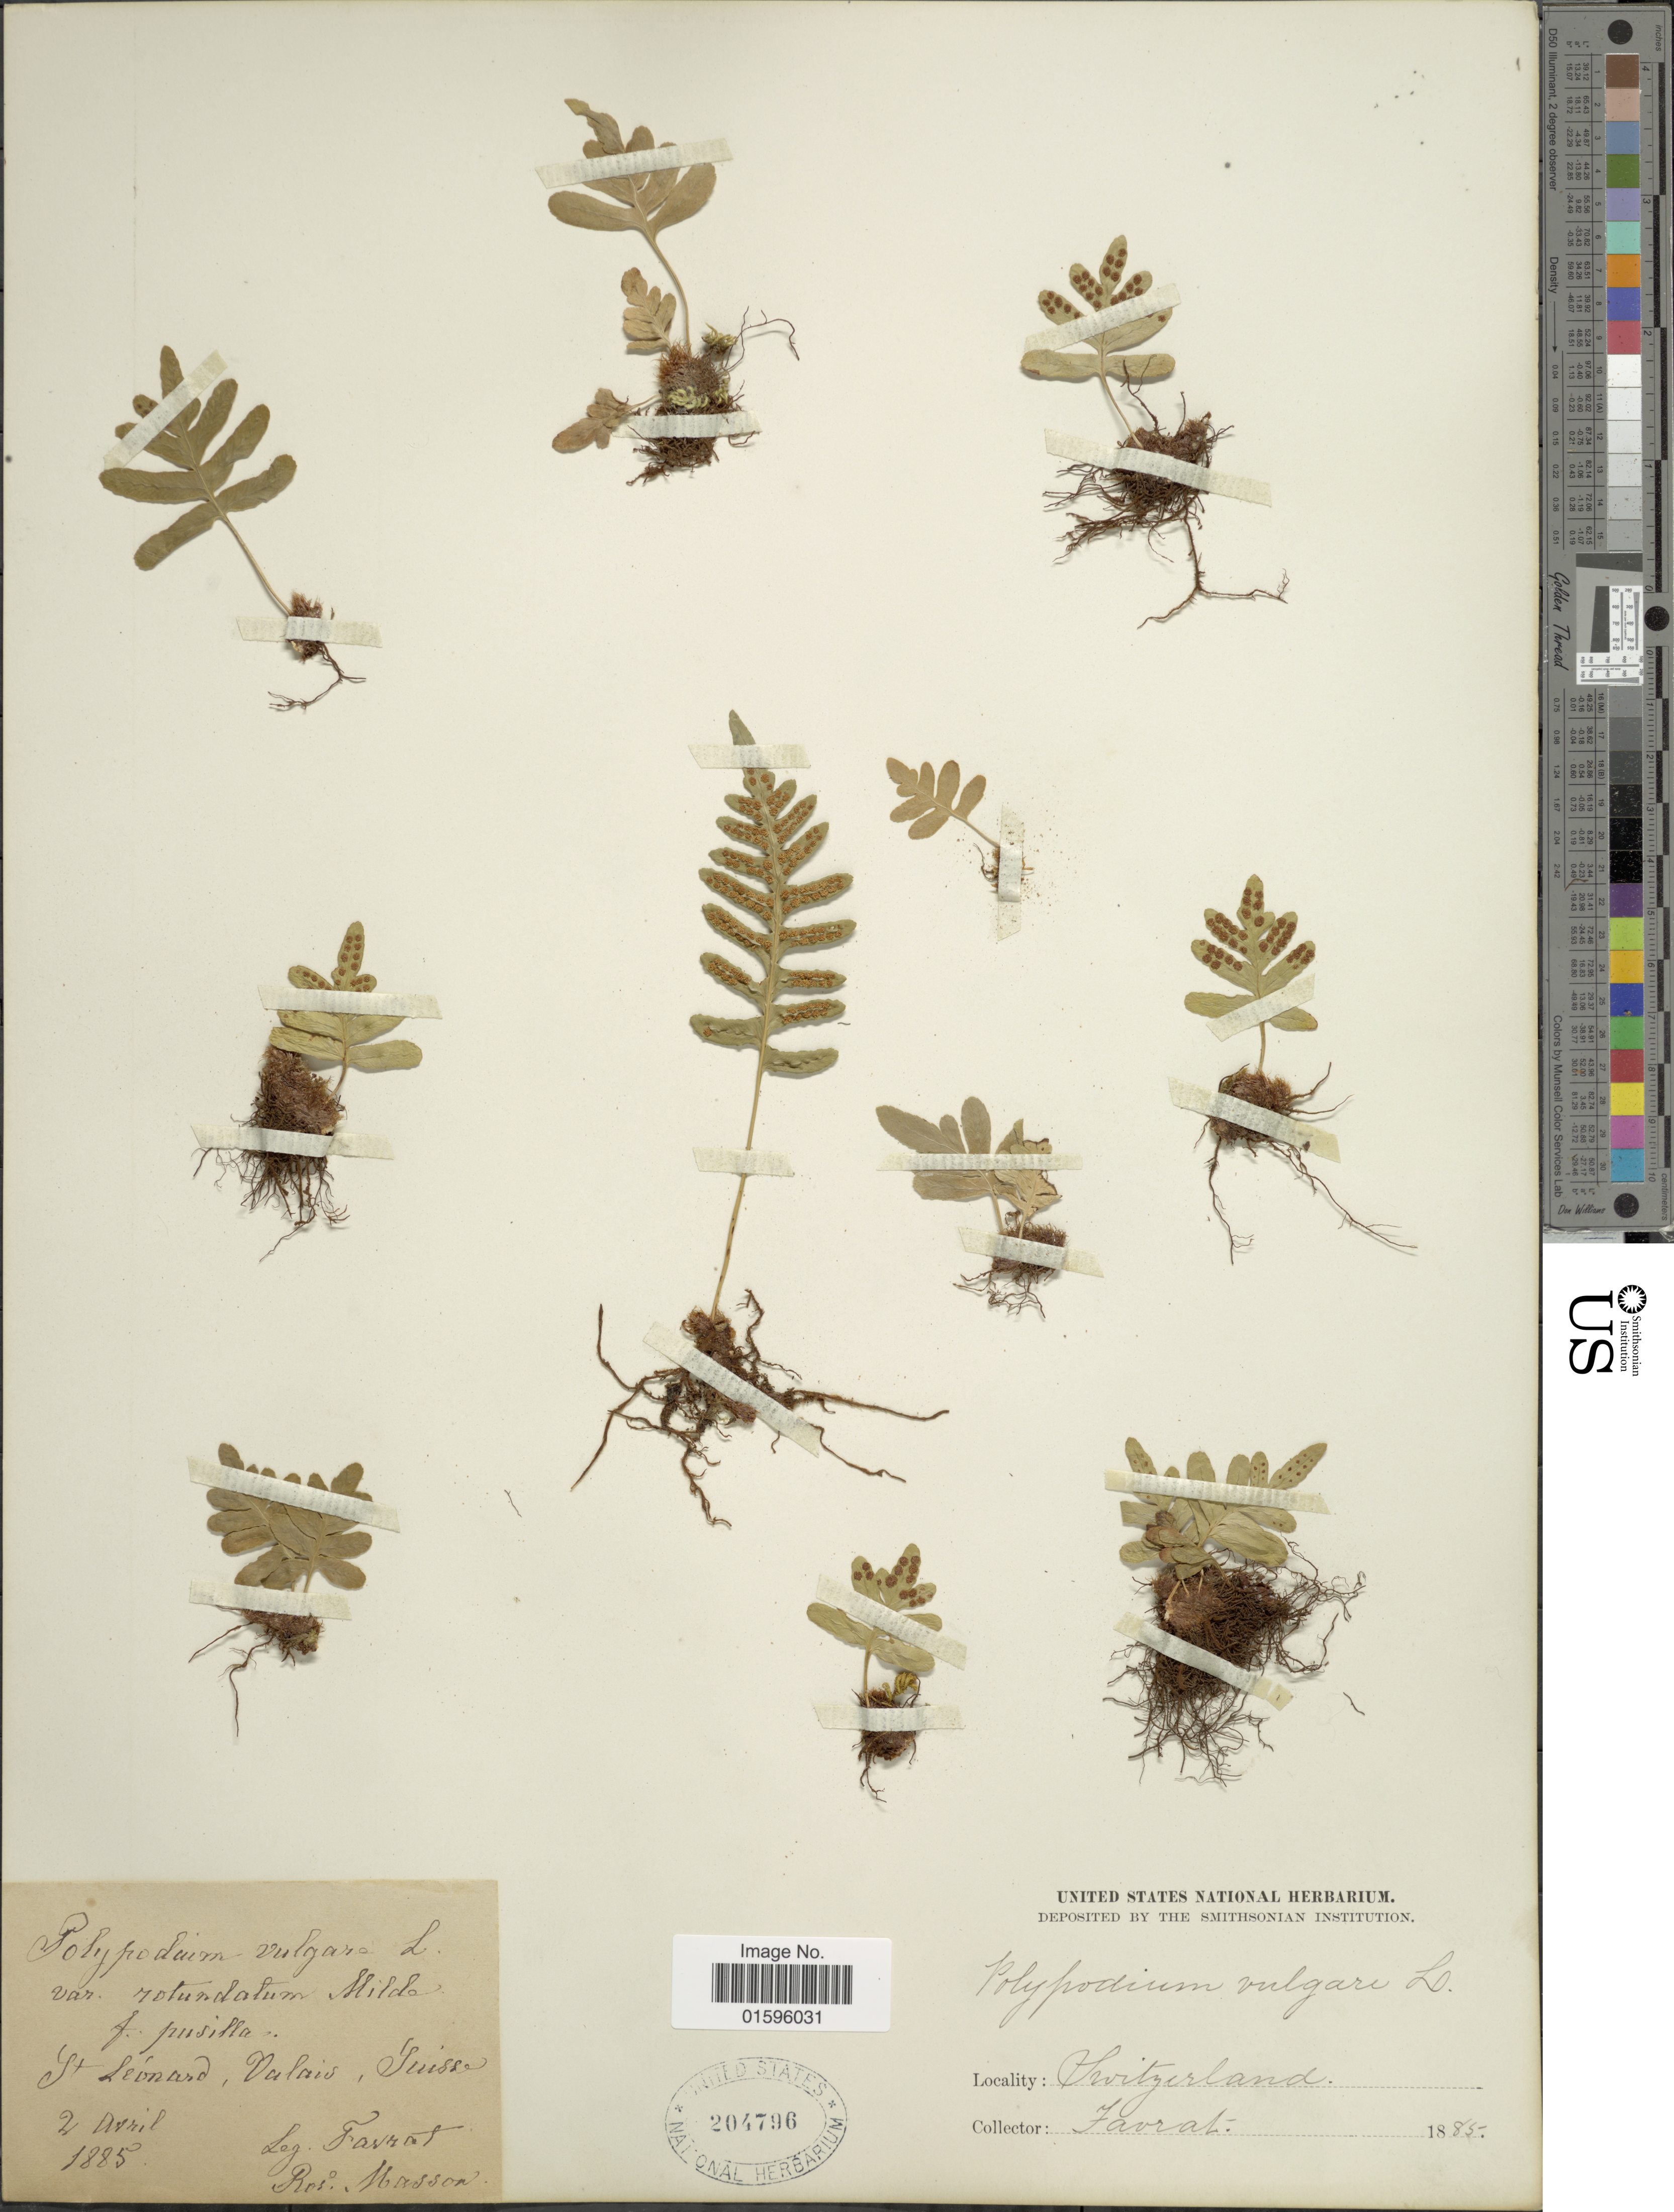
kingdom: Plantae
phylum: Tracheophyta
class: Polypodiopsida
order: Polypodiales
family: Polypodiaceae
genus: Polypodium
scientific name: Polypodium vulgare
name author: L.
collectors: L. Favrat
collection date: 1885-04-21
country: Switzerland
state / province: Valais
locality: St. Leonard, Valais, Suisse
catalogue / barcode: US 204796